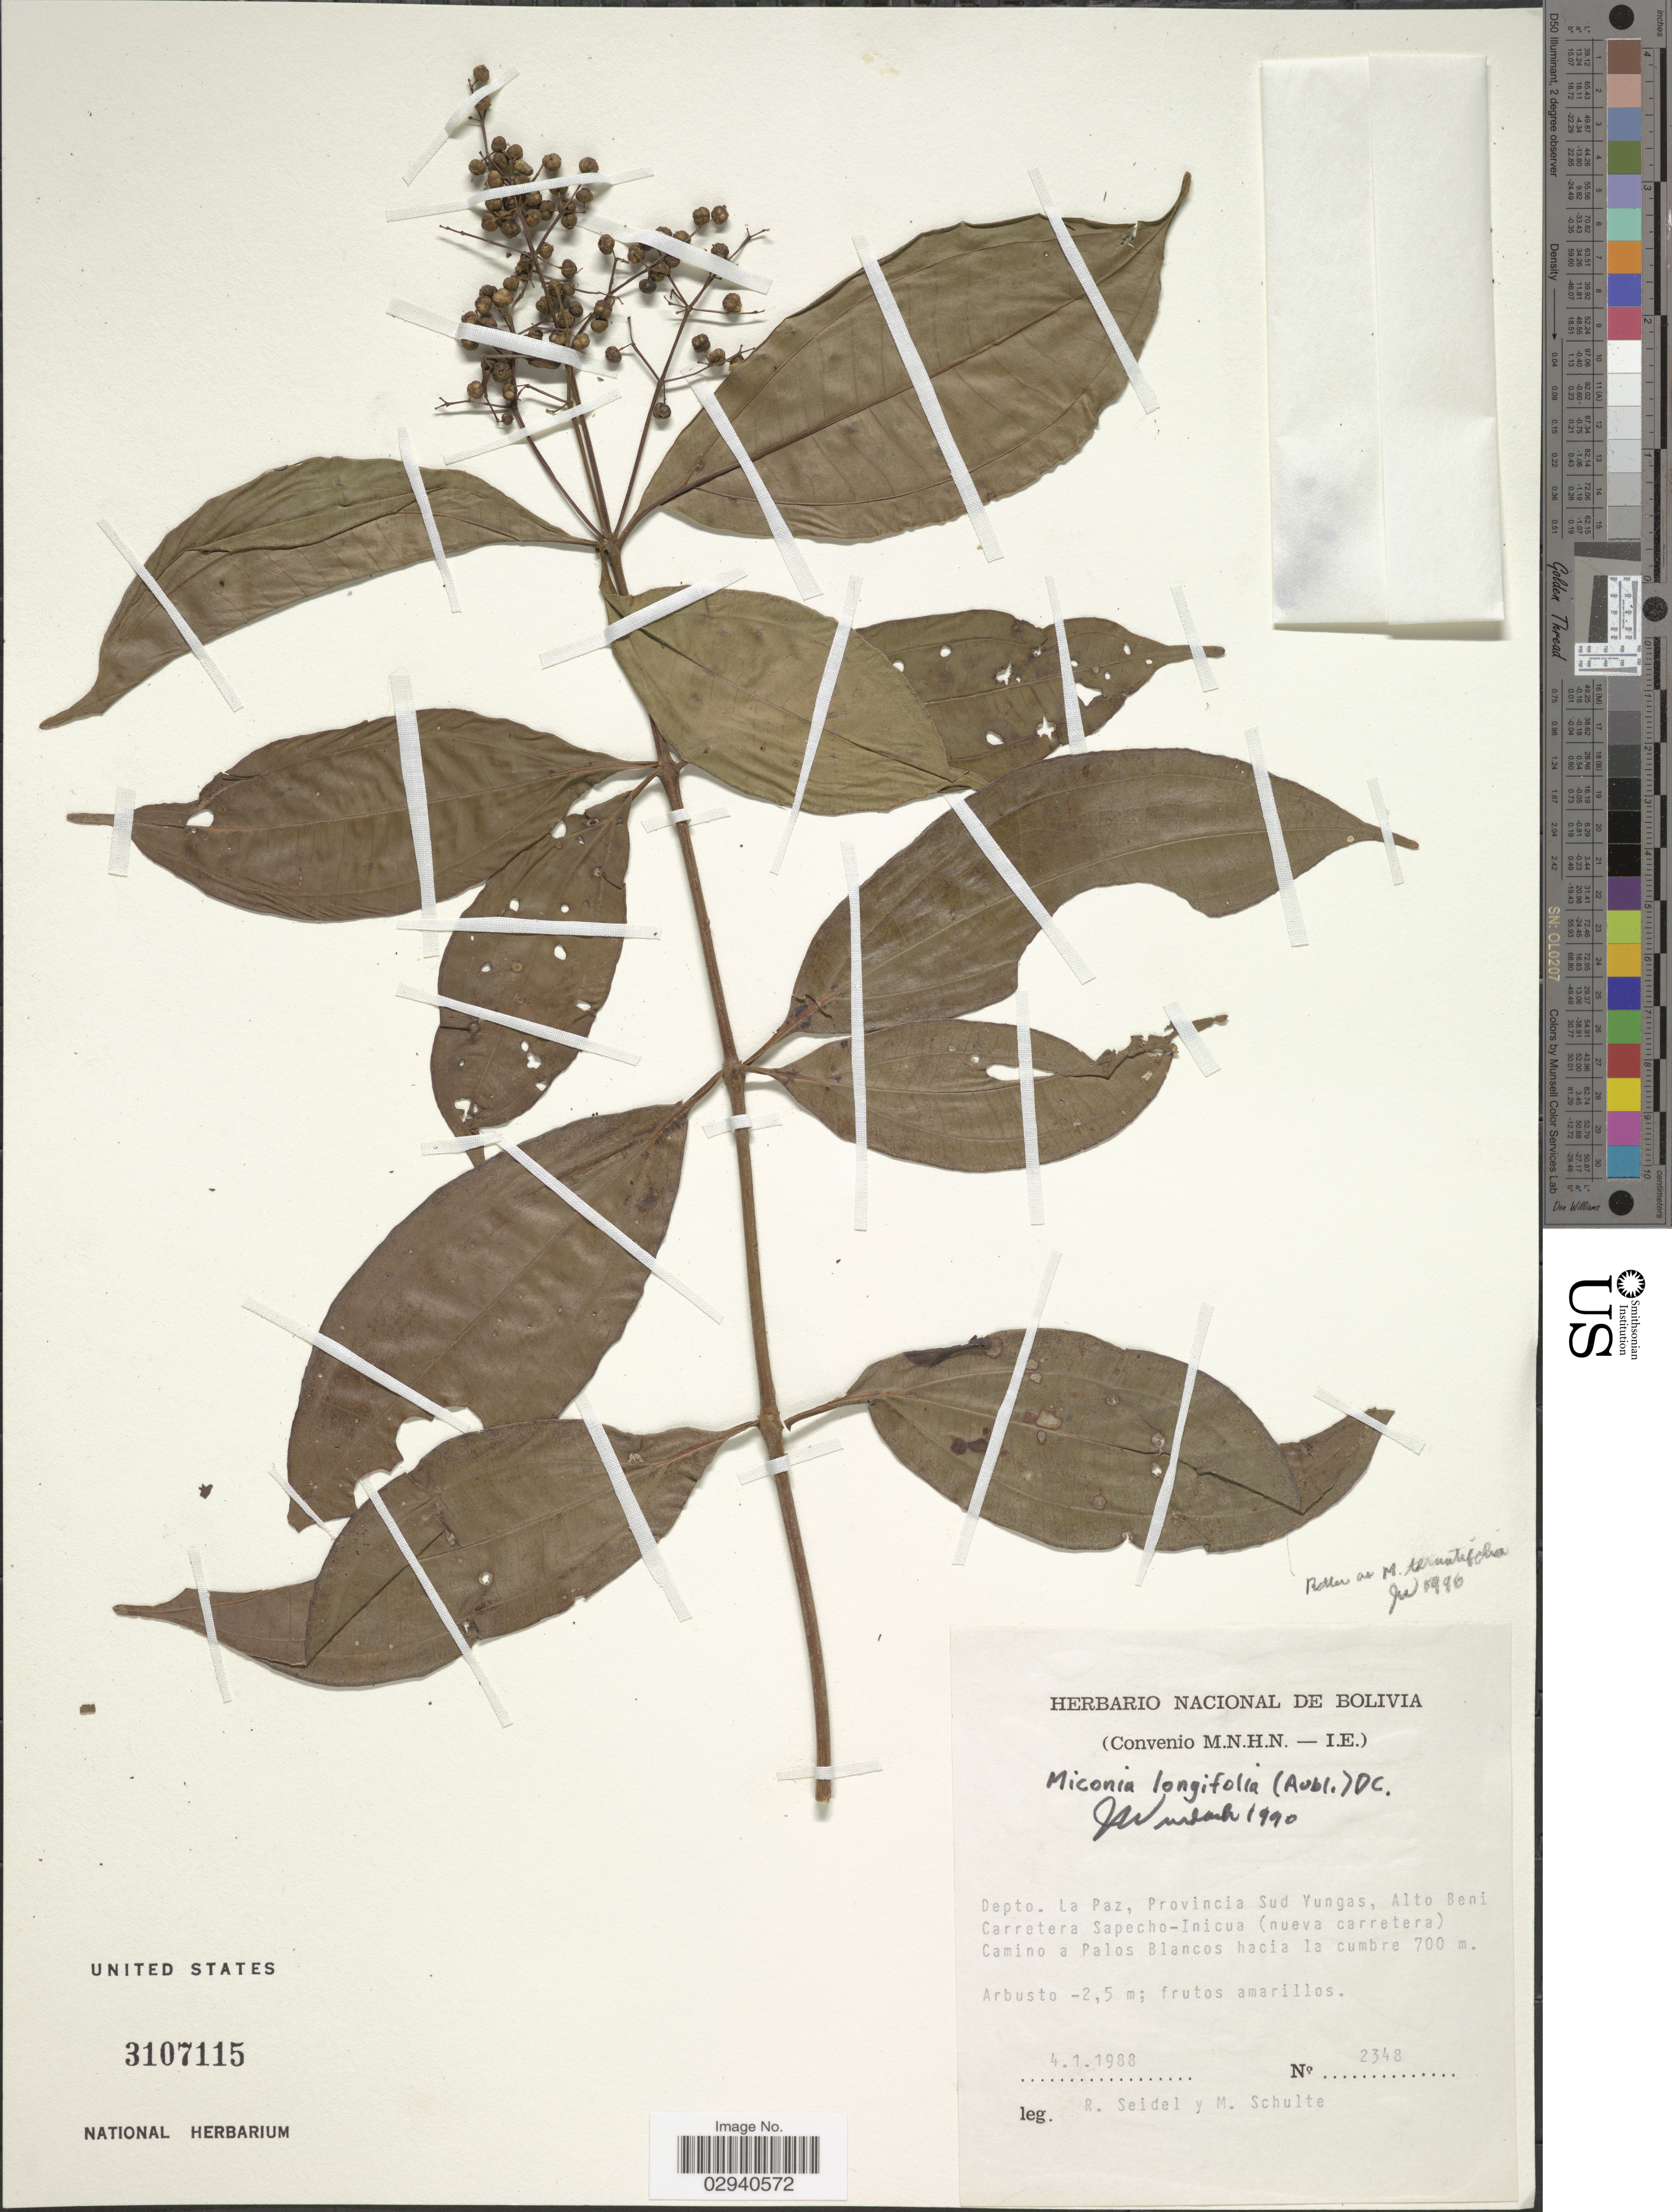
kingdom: Plantae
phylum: Tracheophyta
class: Magnoliopsida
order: Myrtales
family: Melastomataceae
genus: Miconia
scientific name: Miconia longifolia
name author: (Aubl.) DC.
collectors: R. Seidel & M. Schulte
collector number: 2348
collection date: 1988-01-04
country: Bolivia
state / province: La Paz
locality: Provincia Sud Yungas, Alto Beni. Carretera Sapecho - Inicua (nueva carretera). Camino a Palos Blancos hacia la cumbre.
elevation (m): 700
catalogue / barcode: US 3107115